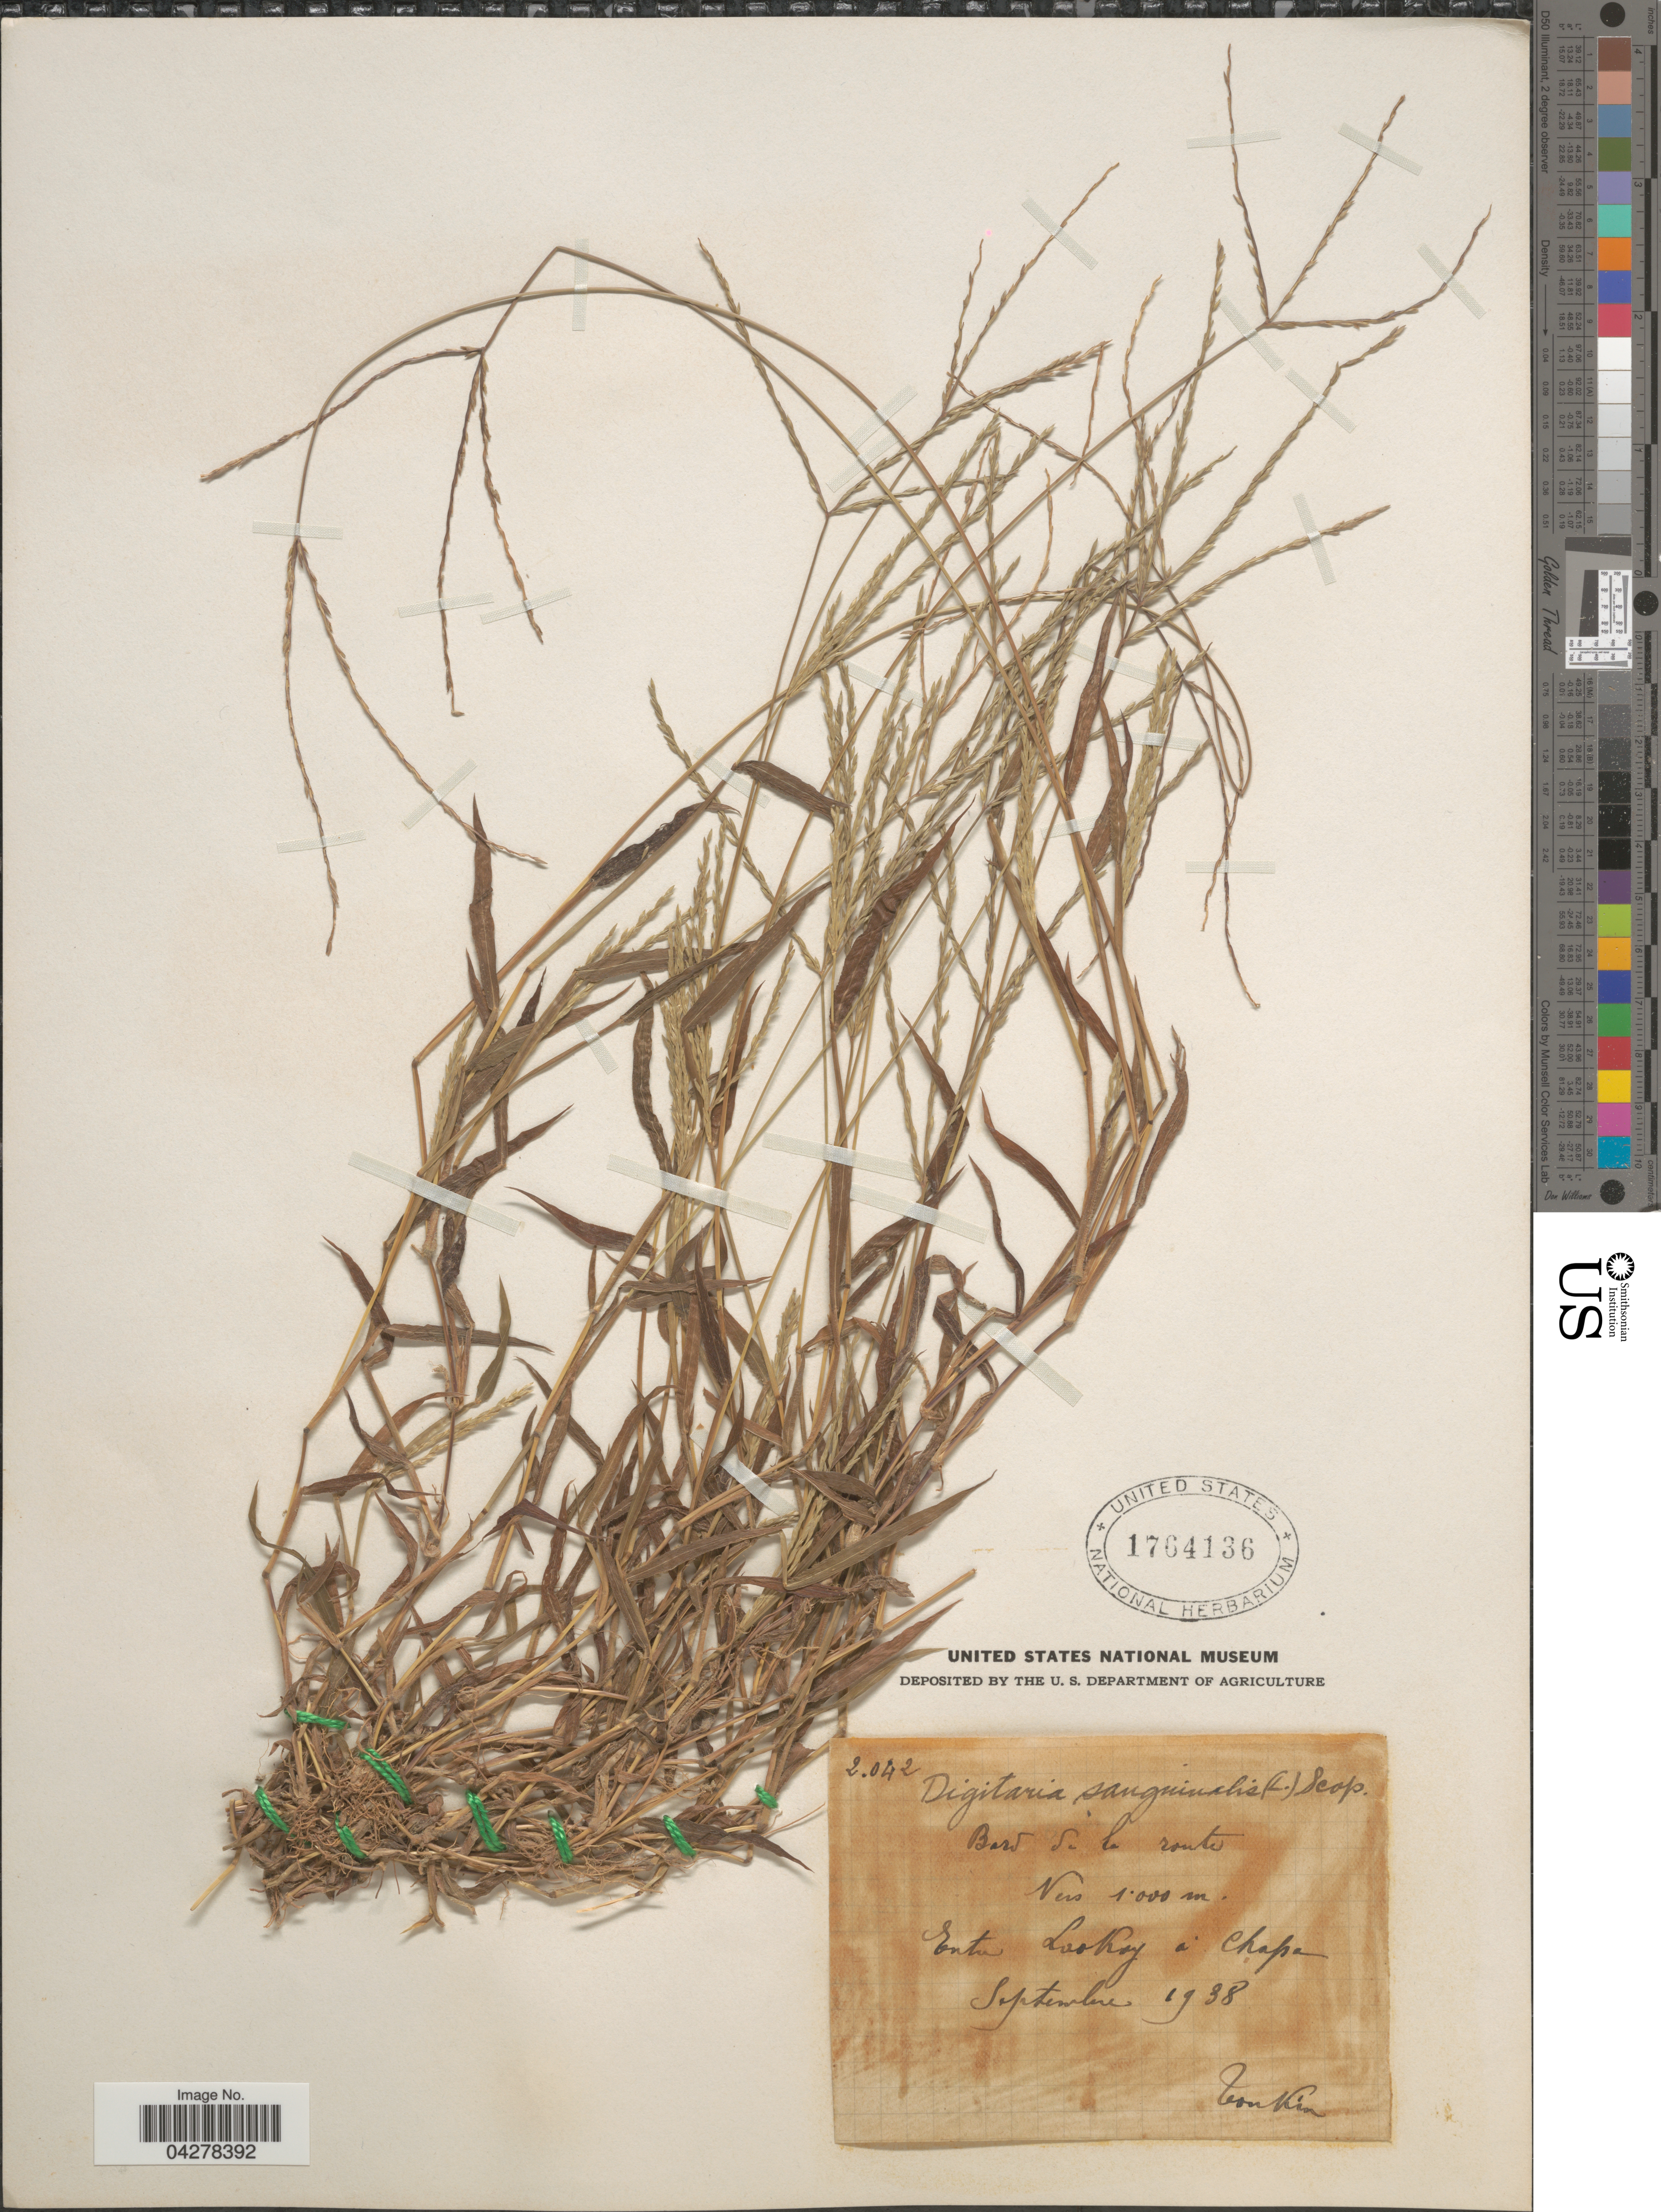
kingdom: Plantae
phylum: Tracheophyta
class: Liliopsida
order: Poales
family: Poaceae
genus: Digitaria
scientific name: Digitaria sanguinalis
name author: (L.) Scop.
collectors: P. A. Pételot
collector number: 2042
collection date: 1938-09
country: Vietnam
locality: Bord de la route. Entre Laokay à Chapa.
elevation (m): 1000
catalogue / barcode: US 1764136